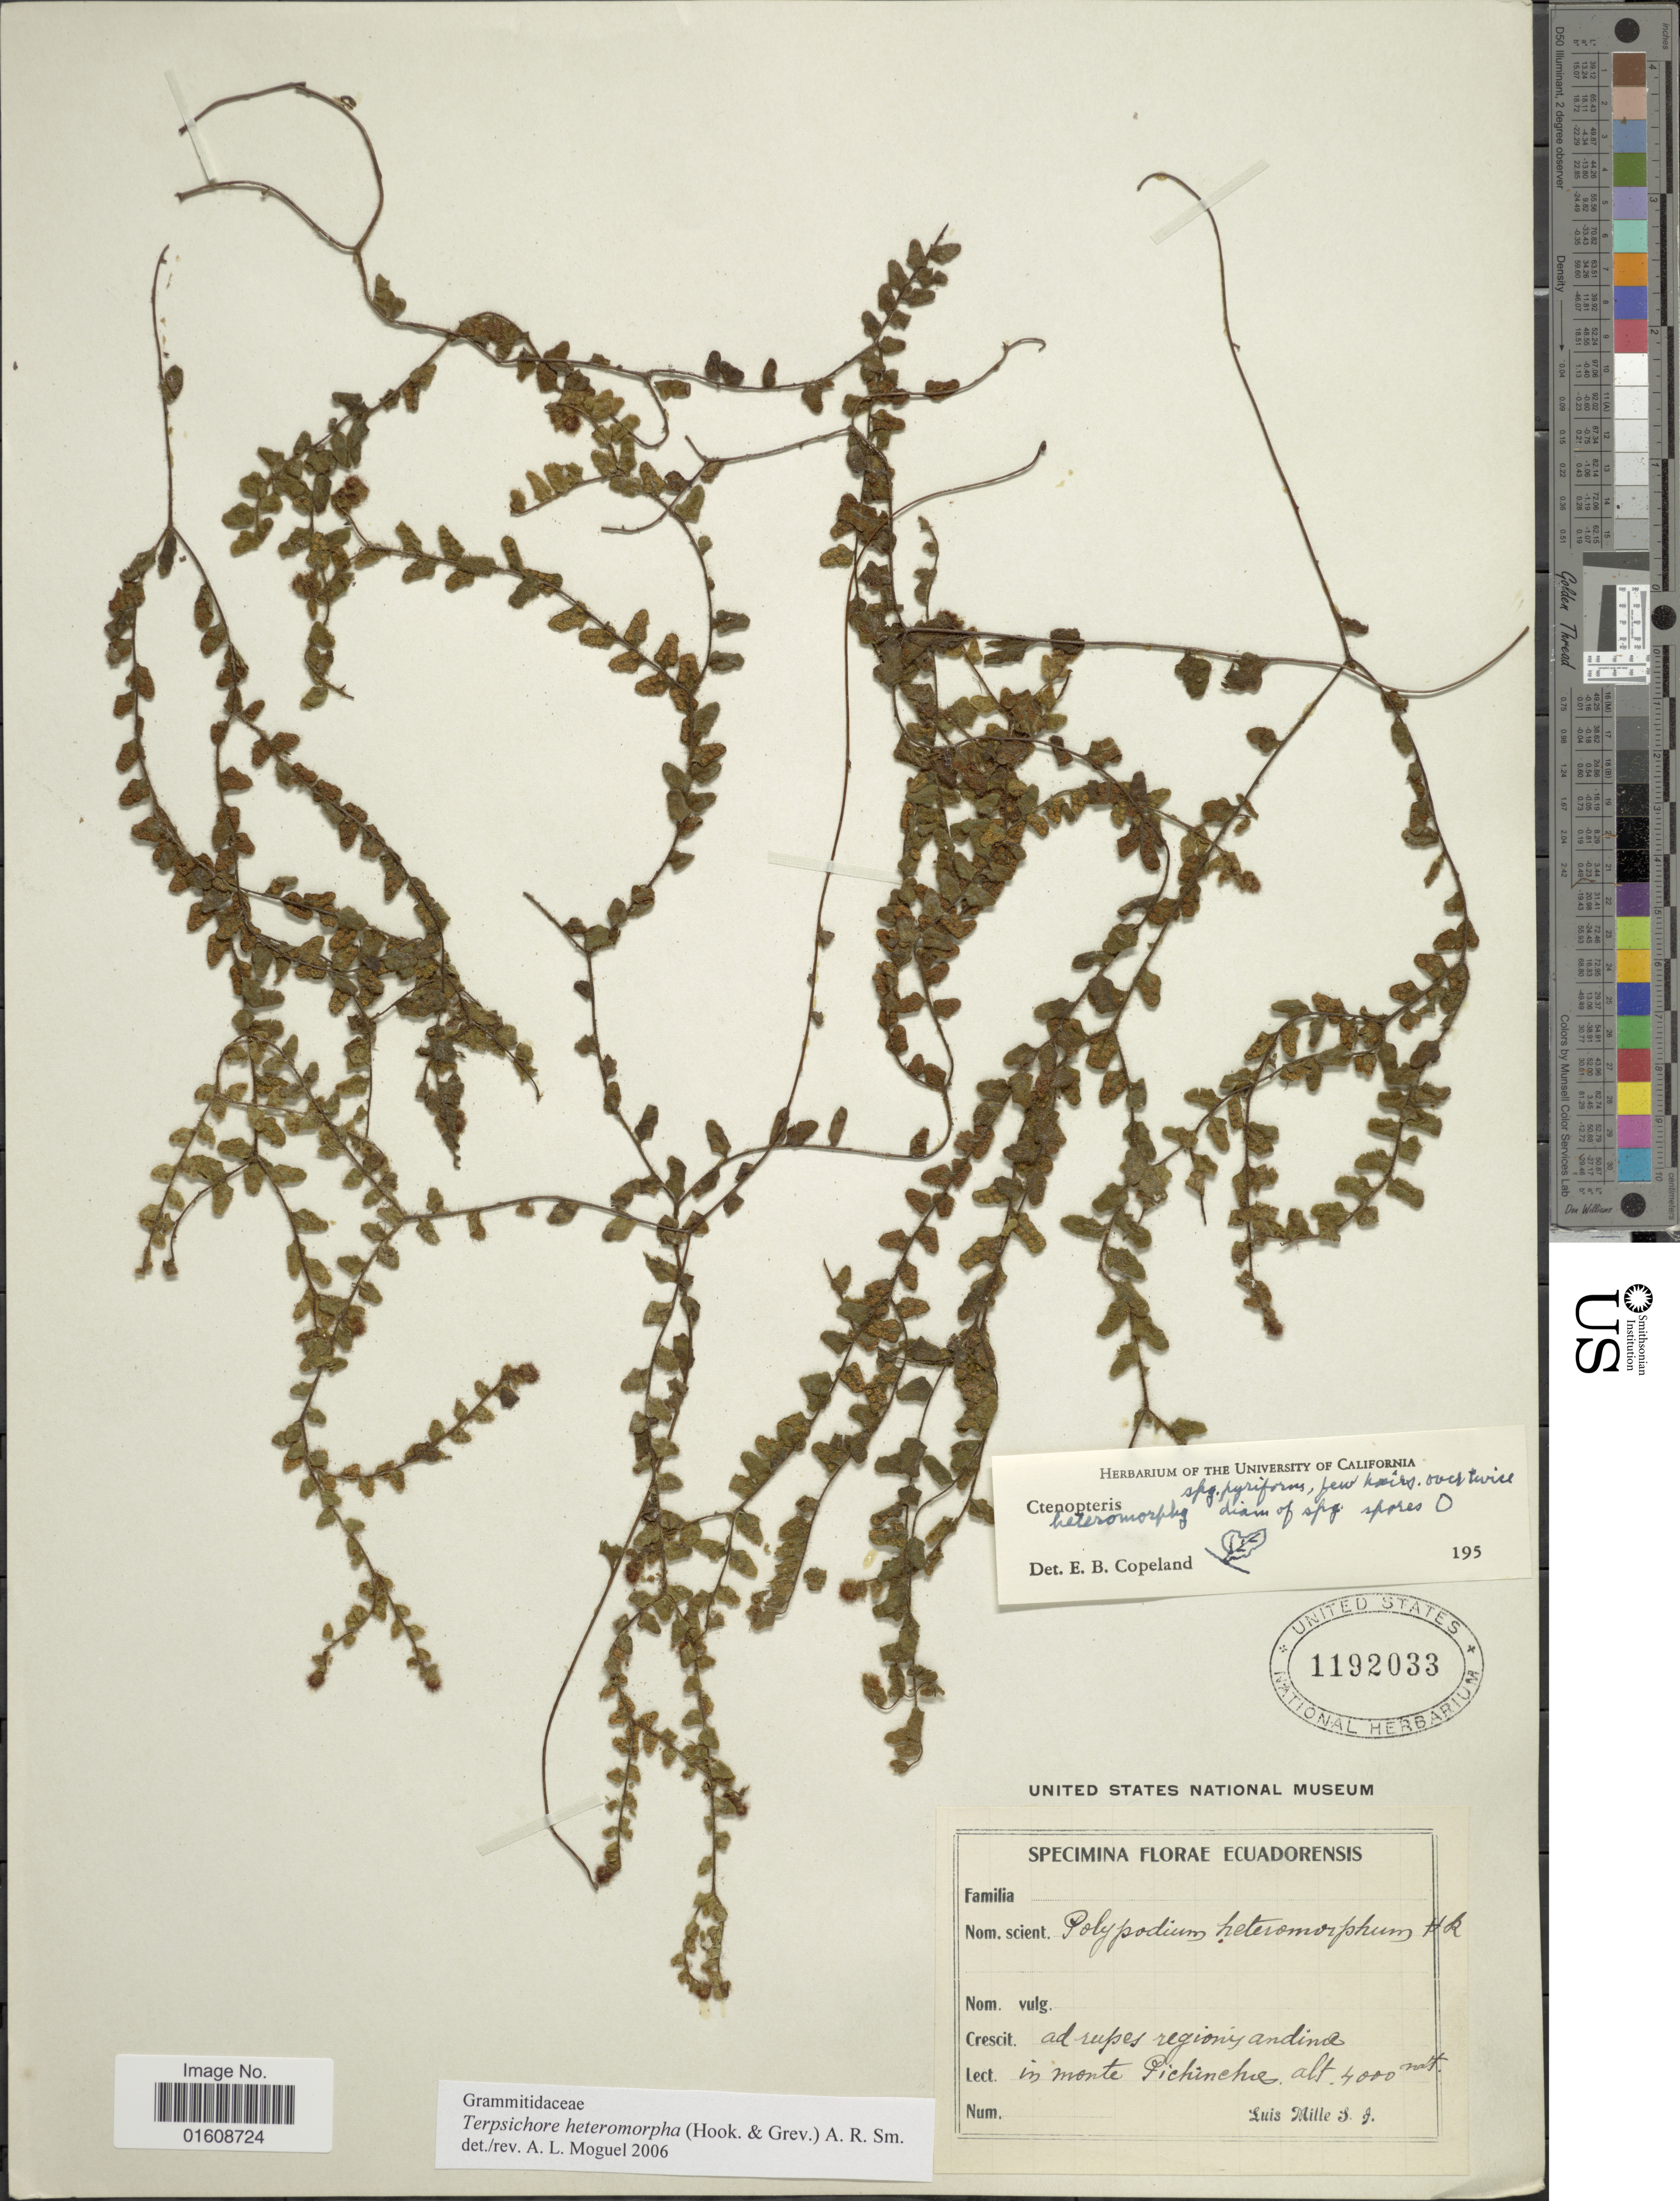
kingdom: Plantae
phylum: Tracheophyta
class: Polypodiopsida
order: Polypodiales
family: Polypodiaceae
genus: Alansmia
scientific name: Alansmia heteromorpha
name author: (Hook. & Grev.) Moguel & M. Kessler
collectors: L. Mille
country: Ecuador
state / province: Pichincha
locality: Ad rupes regionis andina. in monte Pichincha.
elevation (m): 4000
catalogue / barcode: US 1192033